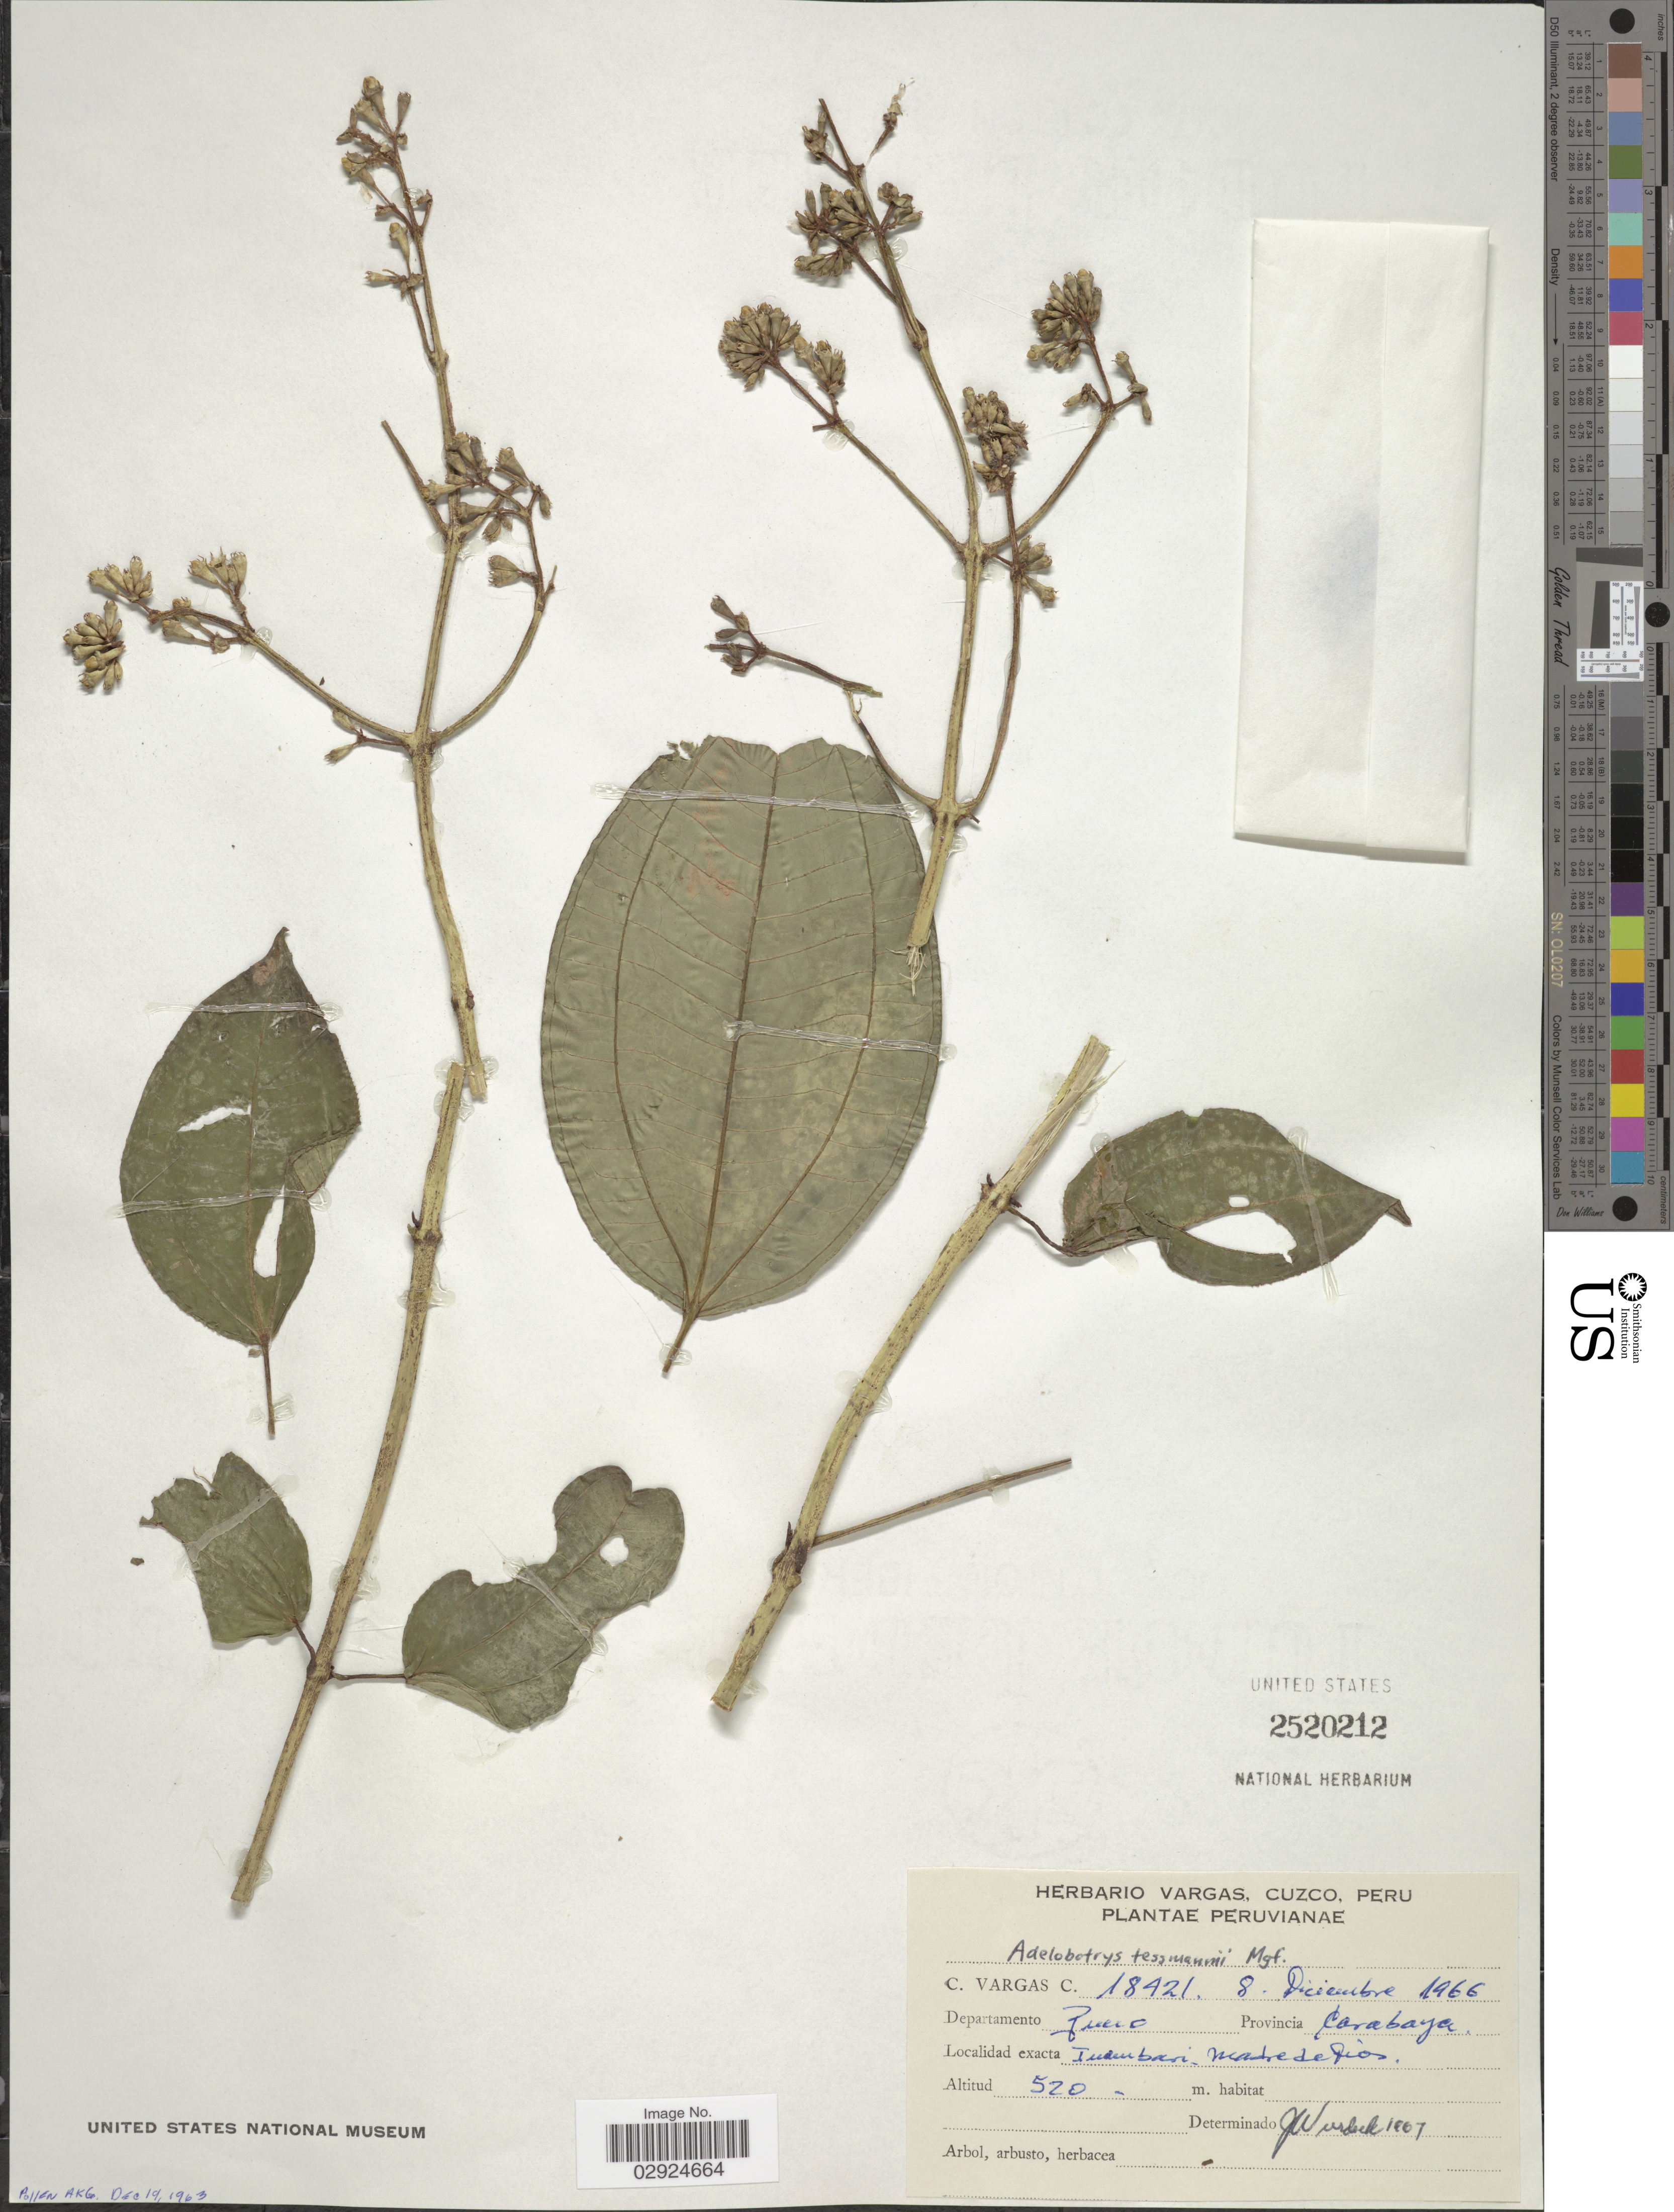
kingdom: Plantae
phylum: Tracheophyta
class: Magnoliopsida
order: Myrtales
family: Melastomataceae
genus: Adelobotrys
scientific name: Adelobotrys tessmannii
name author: Markgr.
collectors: C. Vargas Calderón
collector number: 18421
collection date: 1966-12-08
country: Peru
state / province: Puno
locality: Departamento Puno. Provincia Carabaya. Inambari-Madre de Dios.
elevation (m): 520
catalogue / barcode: US 2520212